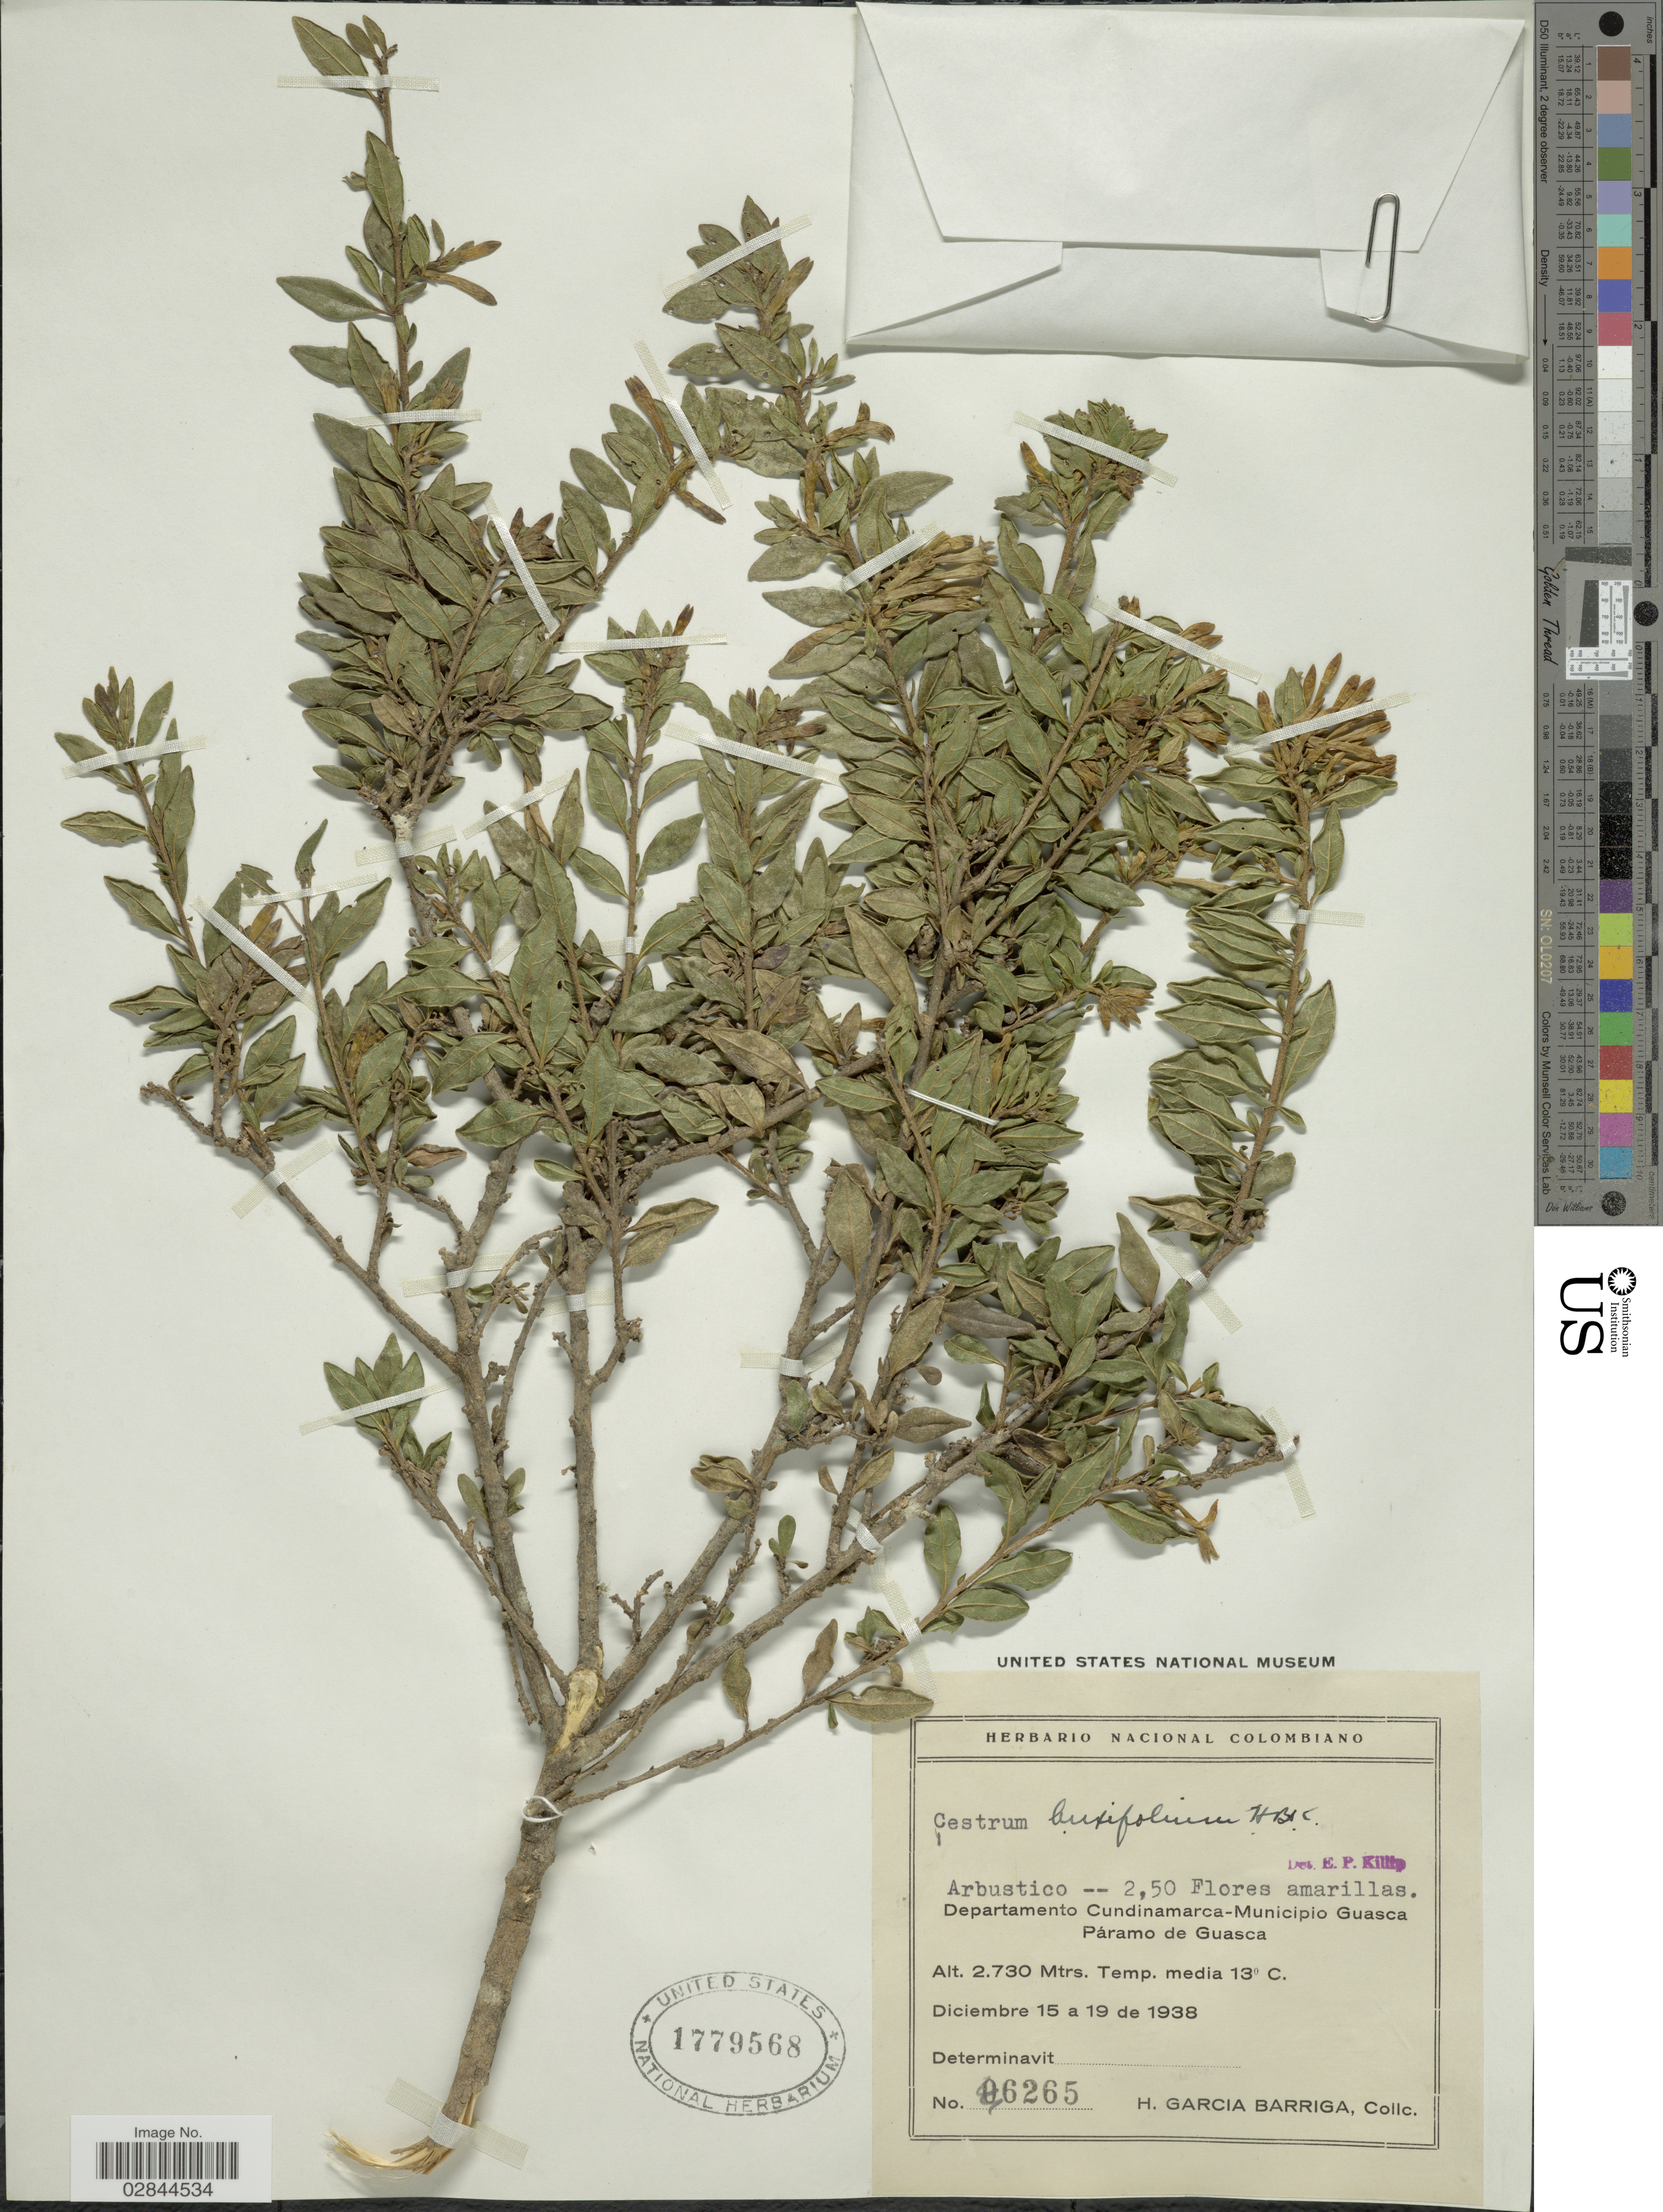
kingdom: Plantae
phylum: Tracheophyta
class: Magnoliopsida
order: Solanales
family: Solanaceae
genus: Cestrum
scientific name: Cestrum buxifolium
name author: Kunth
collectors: H. García Barriga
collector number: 6265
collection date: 1938-12-15/1938-12-19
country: Colombia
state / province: Cundinamarca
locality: Departamento Cundinamarca. Municipio Guasca Páramo de Guasca.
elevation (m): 2730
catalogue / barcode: US 1779568